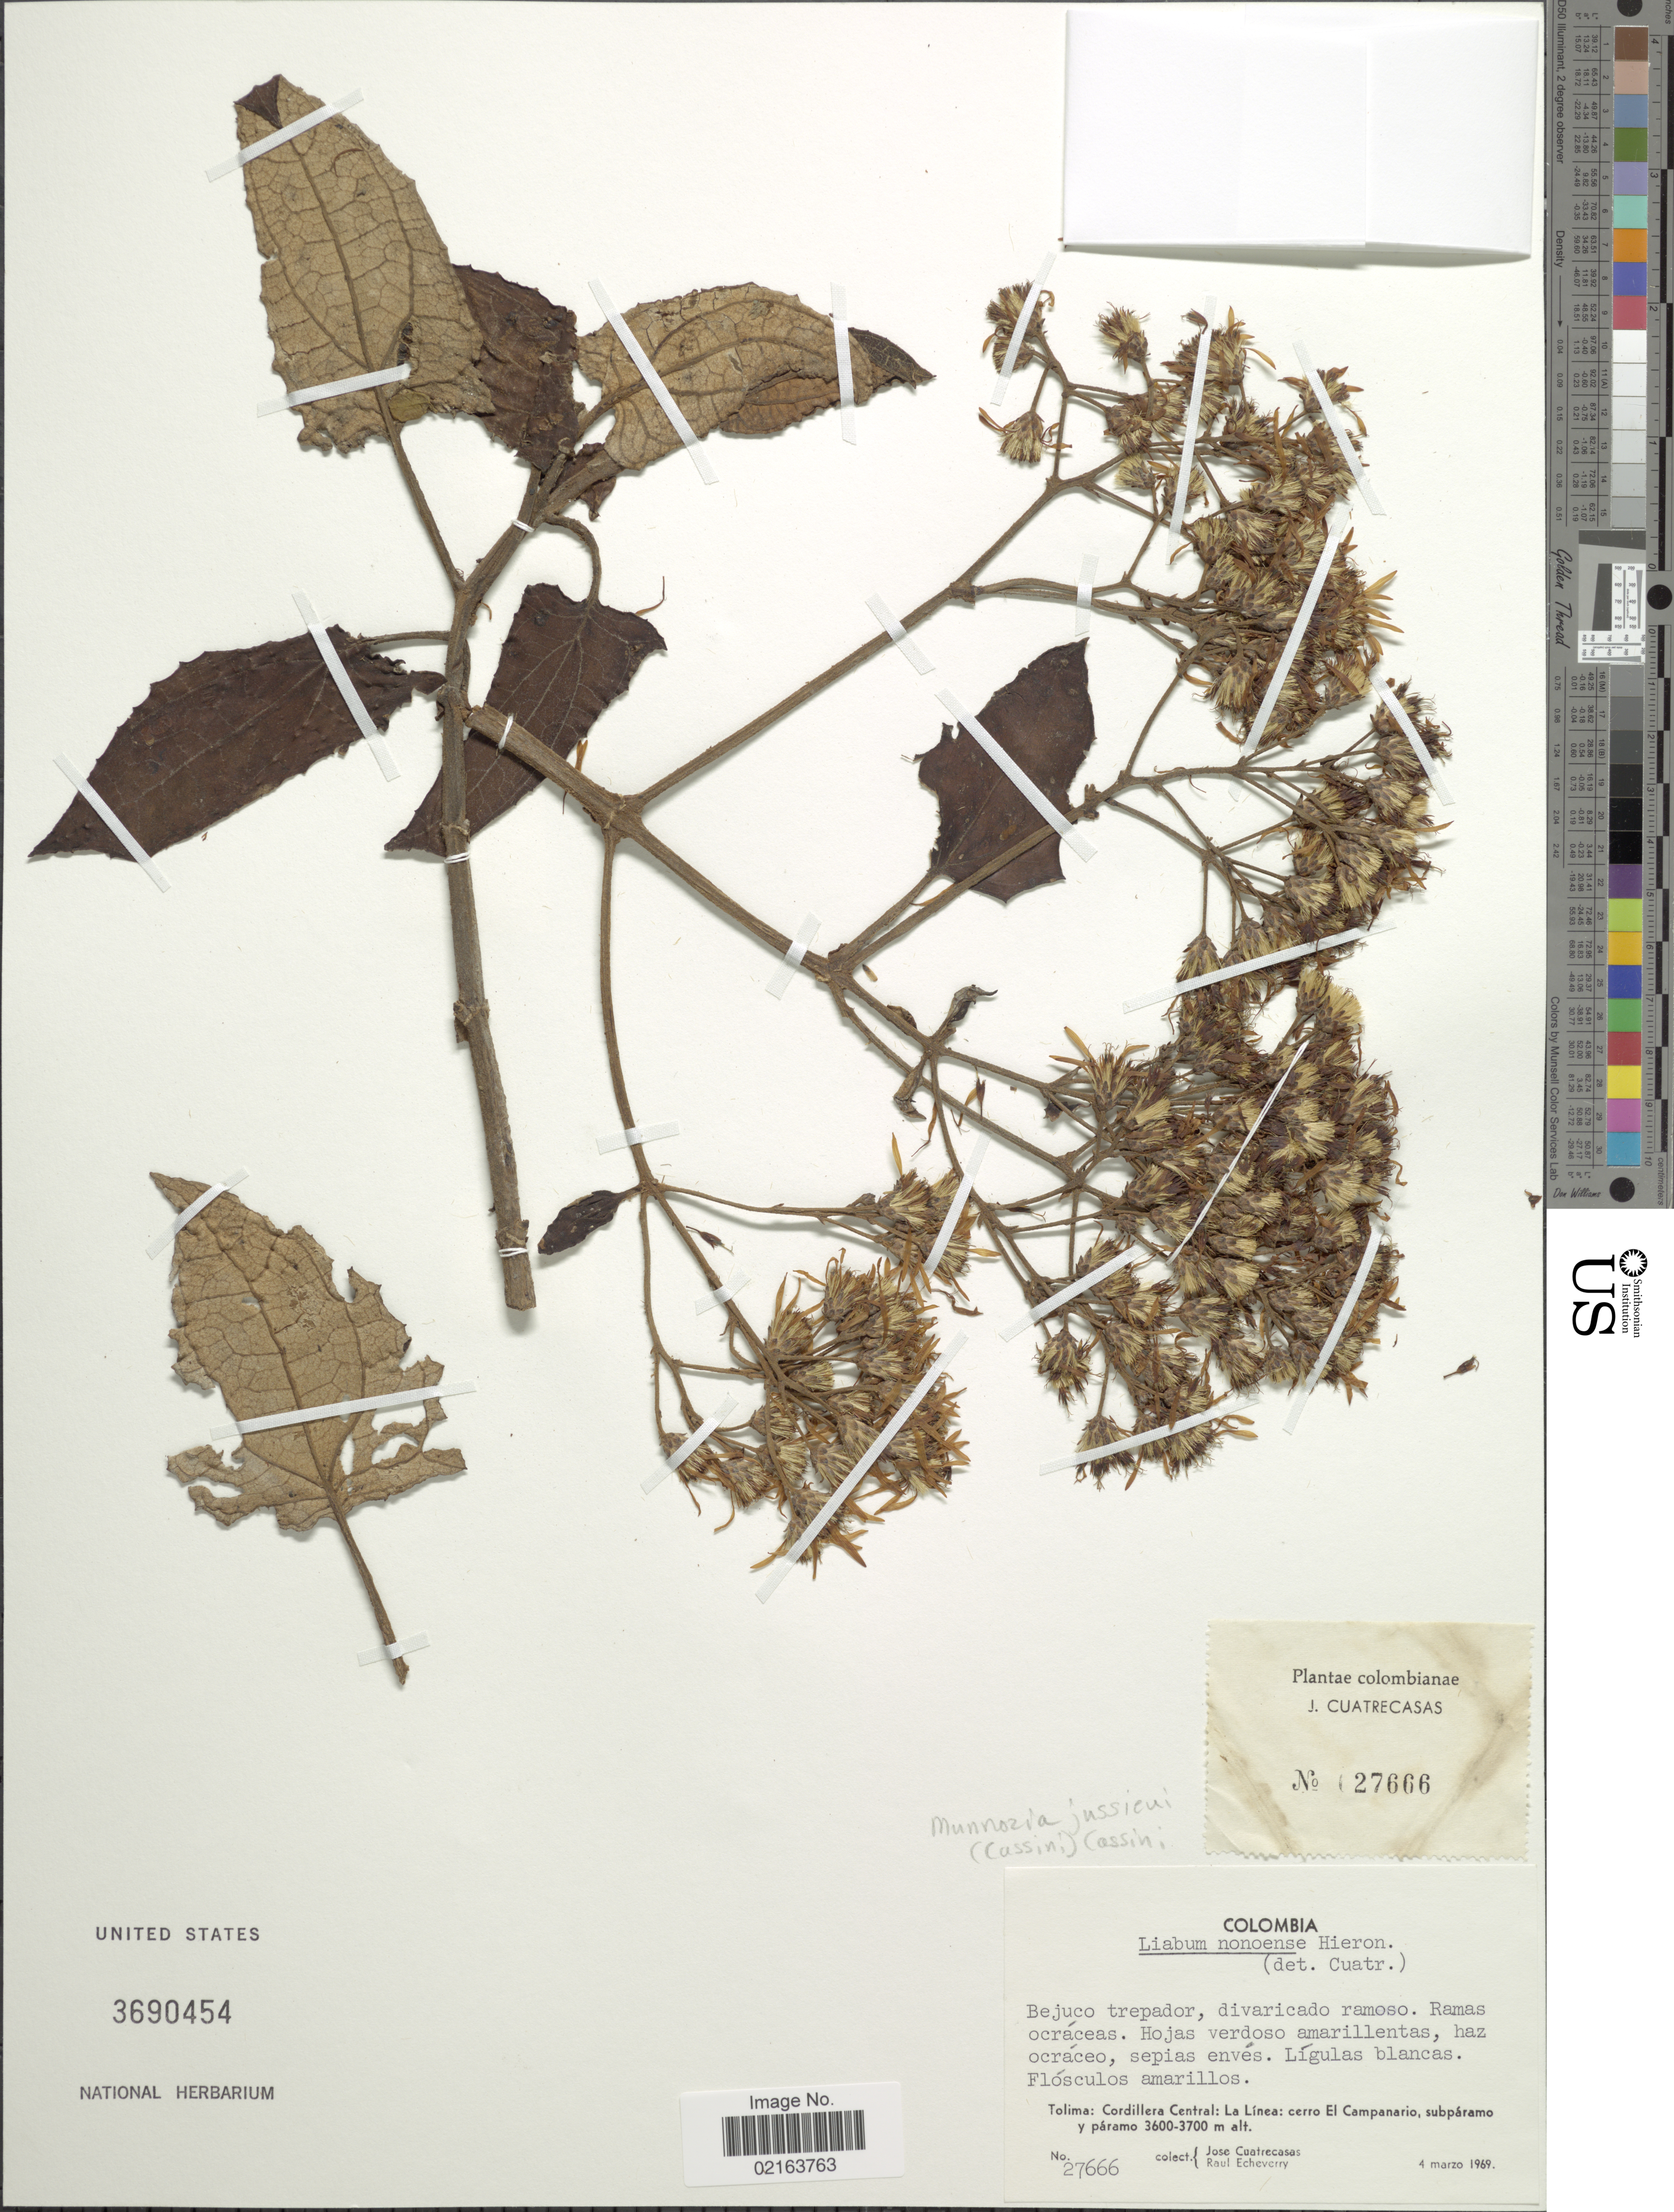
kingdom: Plantae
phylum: Tracheophyta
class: Magnoliopsida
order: Asterales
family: Asteraceae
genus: Munnozia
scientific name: Munnozia jussieui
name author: (Cass.) H. Rob. & Brettell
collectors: J. Cuatrecasas & R. Echeverry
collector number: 27666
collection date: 1969-01-04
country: Colombia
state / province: Tolima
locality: Tolima: Cordillera Central, La Linea: cerro El Campanario, subparamo y paramo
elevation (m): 3600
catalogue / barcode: US 3690454